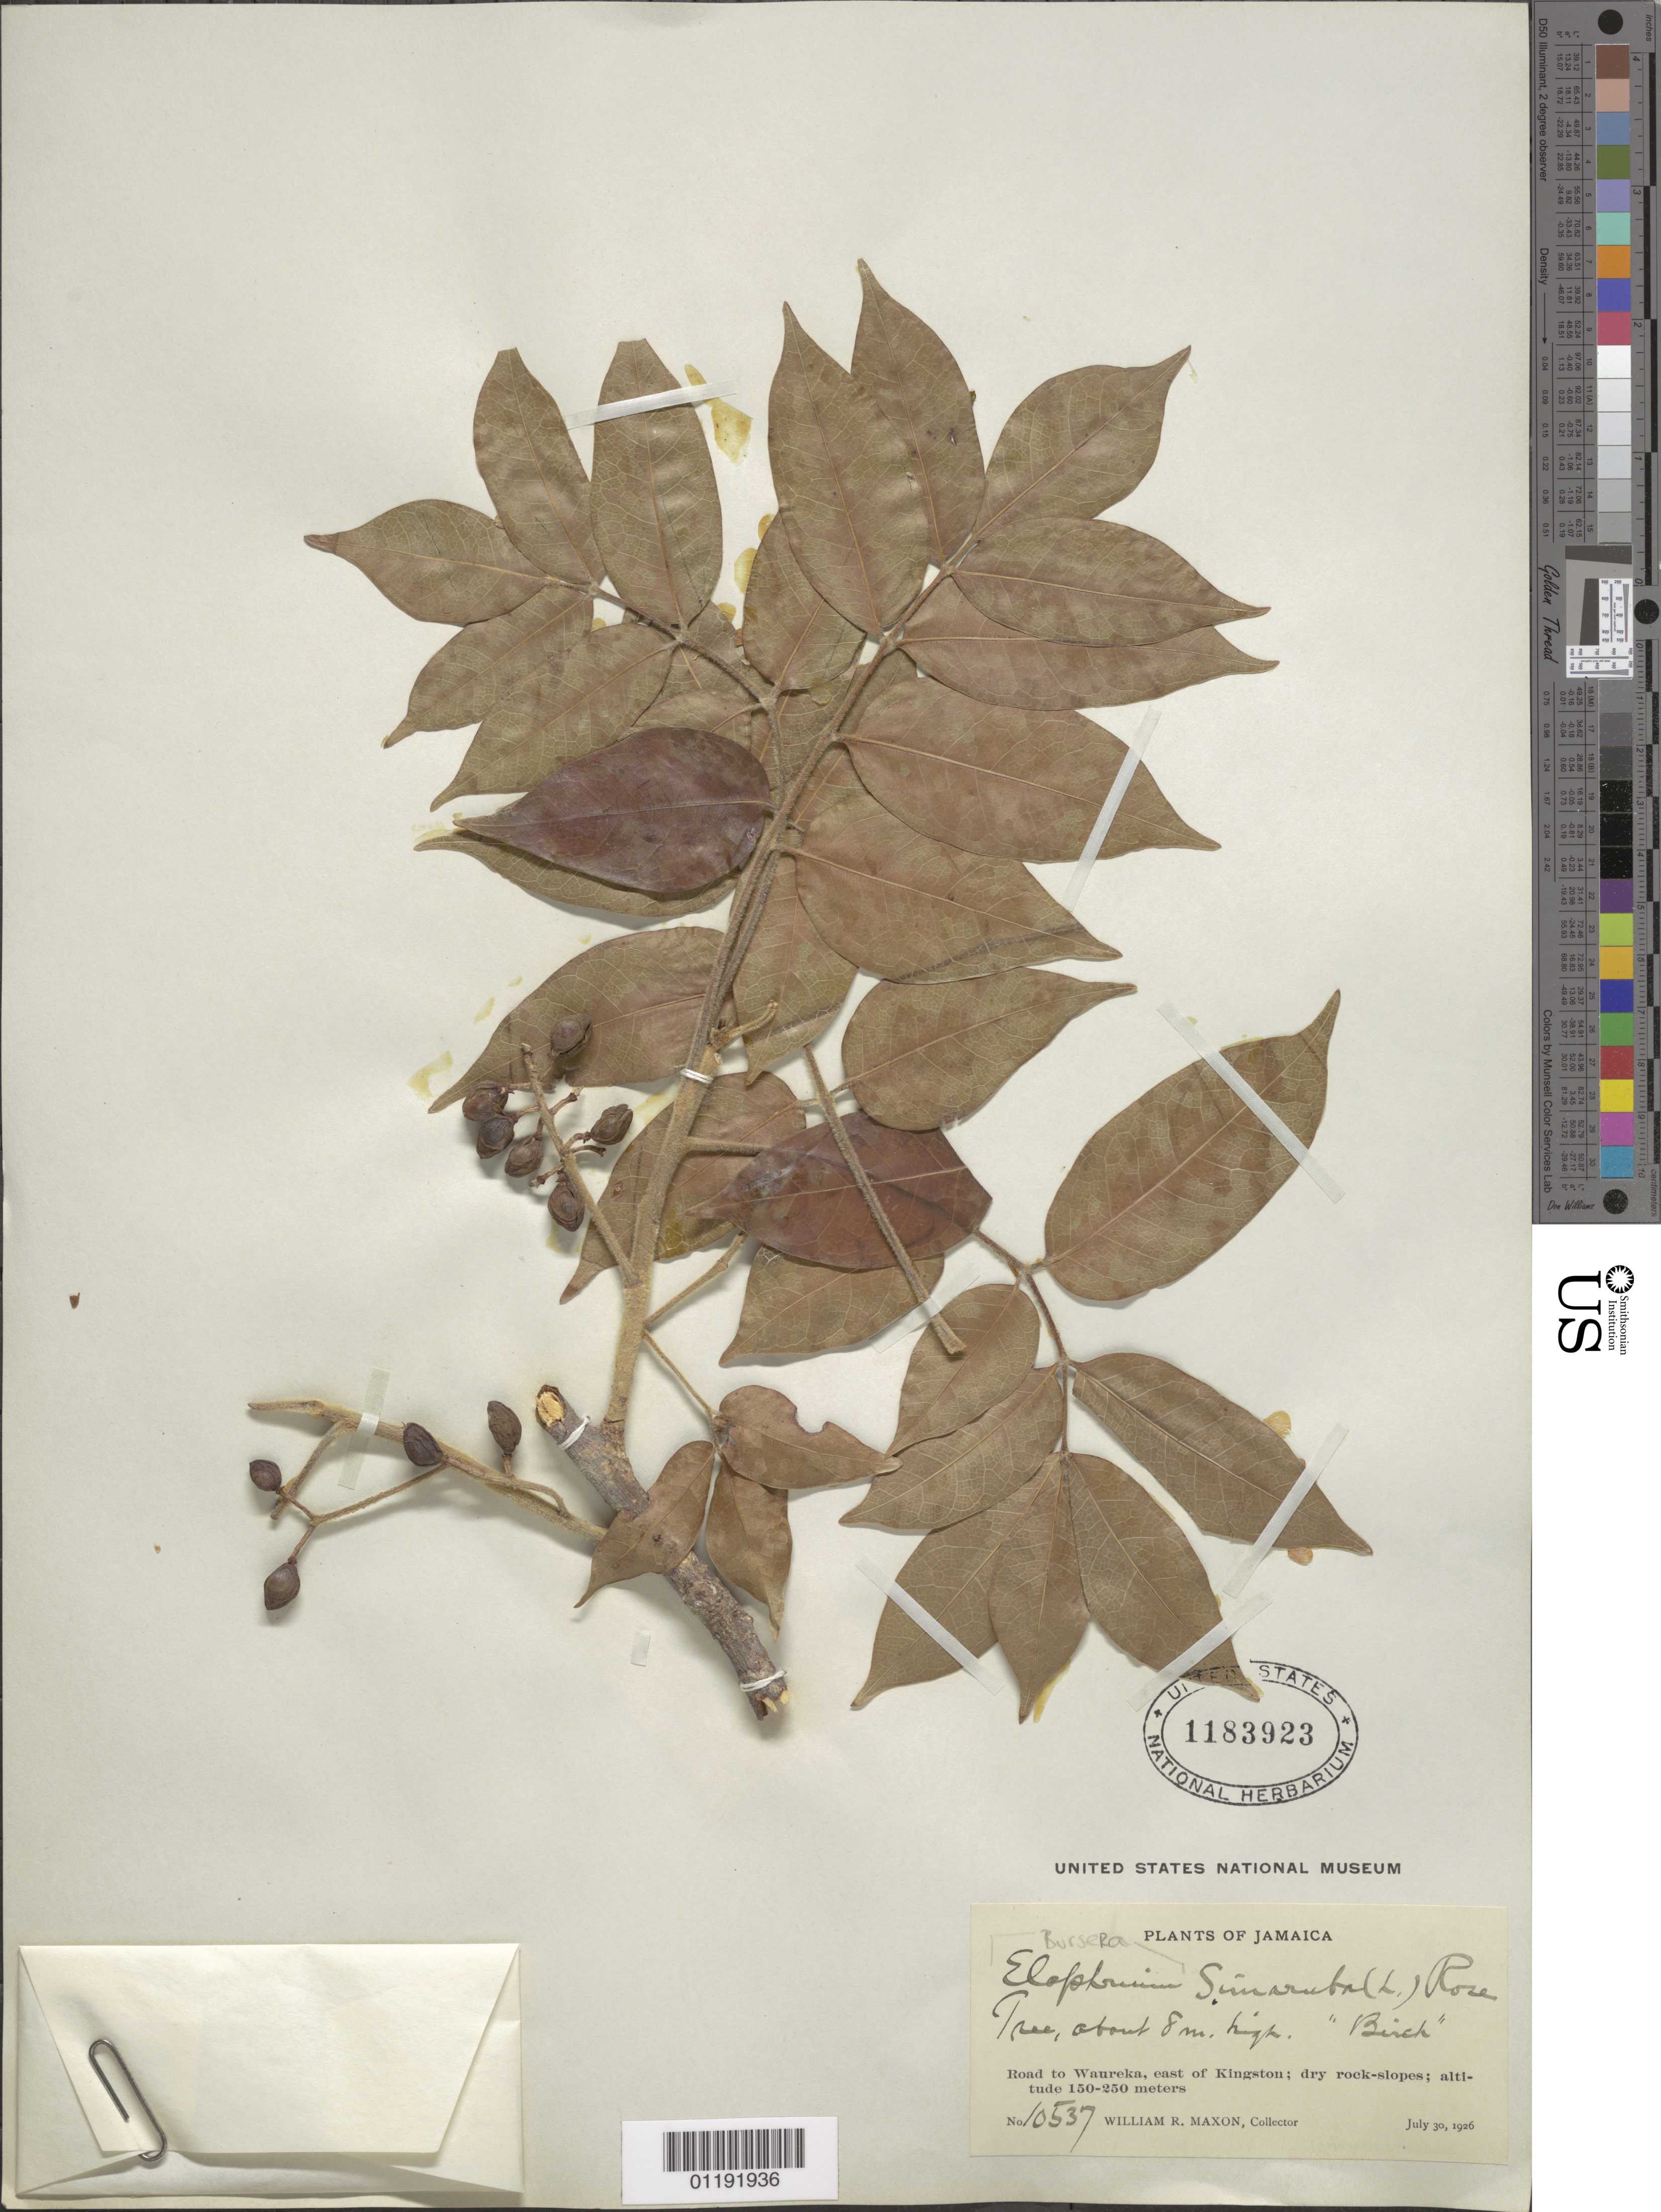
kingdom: Plantae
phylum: Tracheophyta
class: Magnoliopsida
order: Sapindales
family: Burseraceae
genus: Bursera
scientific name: Bursera simaruba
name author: (L.) Sarg.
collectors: W. R. Maxon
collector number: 10537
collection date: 1926-07-30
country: Jamaica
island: Jamaica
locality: E of Kingston, road to Waureka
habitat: Raod, dry rock-slopes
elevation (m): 150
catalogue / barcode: US 1183923